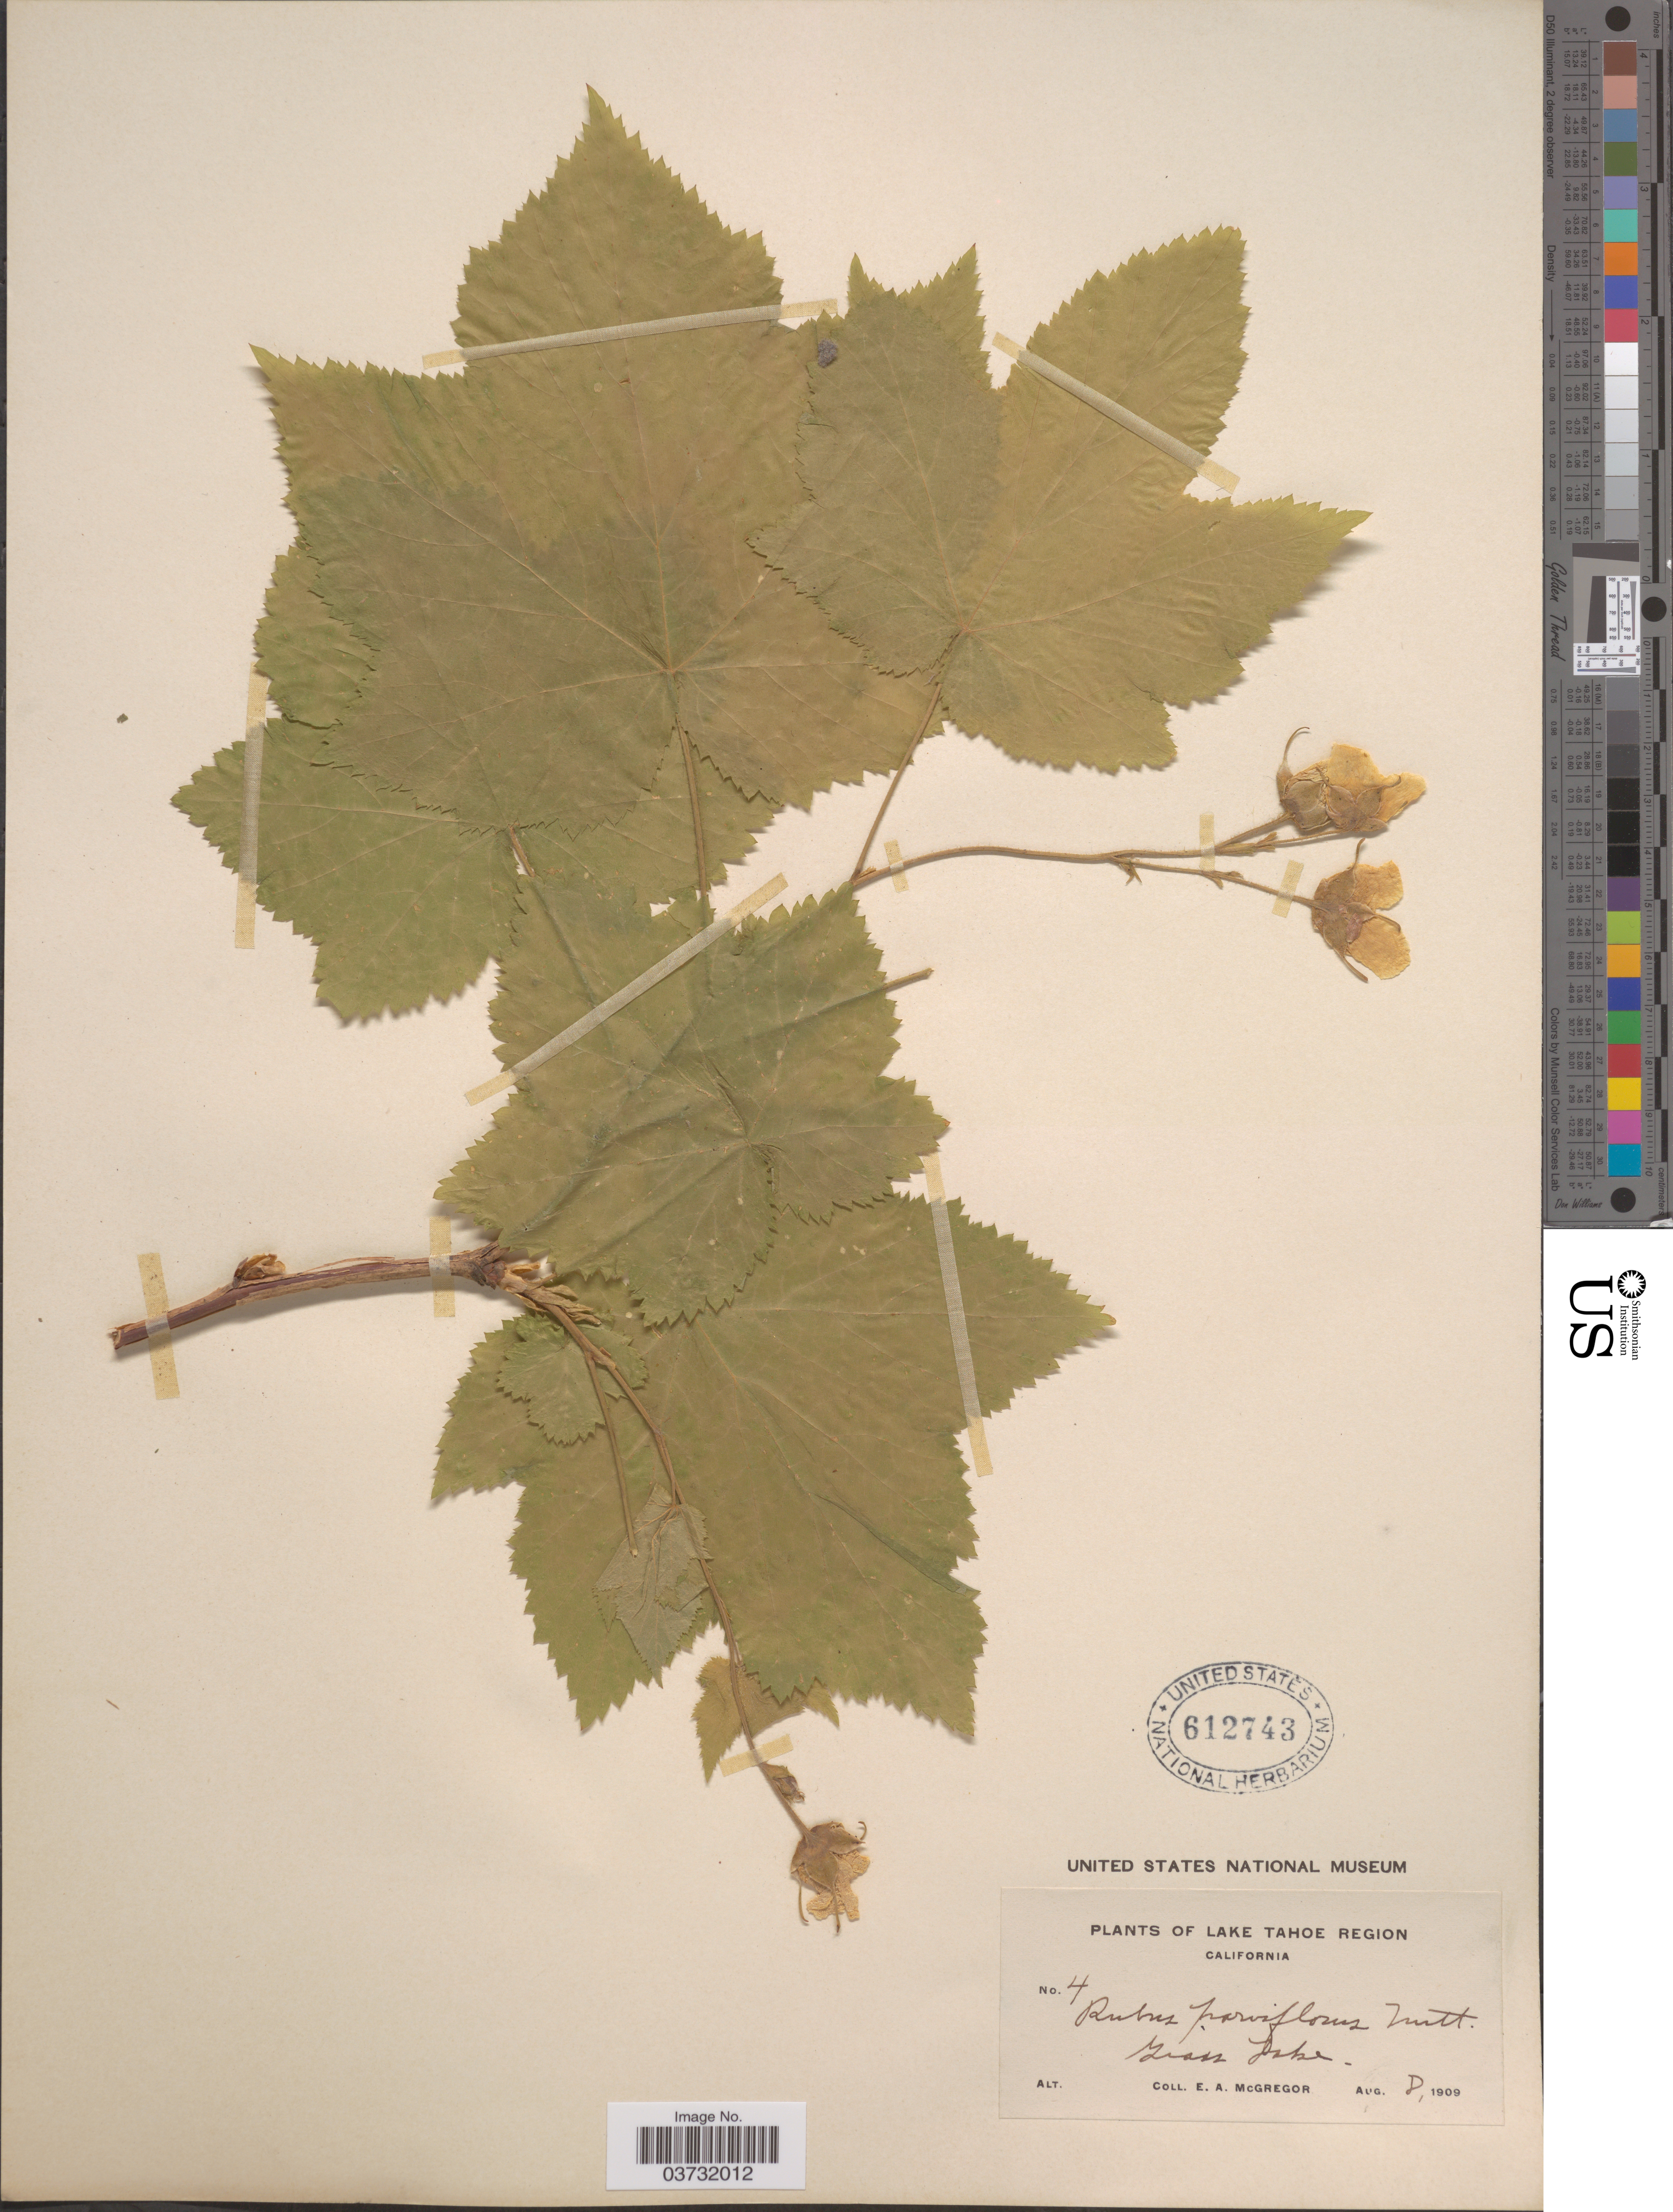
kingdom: Plantae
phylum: Tracheophyta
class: Magnoliopsida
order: Rosales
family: Rosaceae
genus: Rubus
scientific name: Rubus parviflorus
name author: Nutt.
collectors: E. A. McGregor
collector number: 4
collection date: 1909-08-08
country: United States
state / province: California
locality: Lake Tahoe Region. Gross Lake.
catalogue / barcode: US 612743